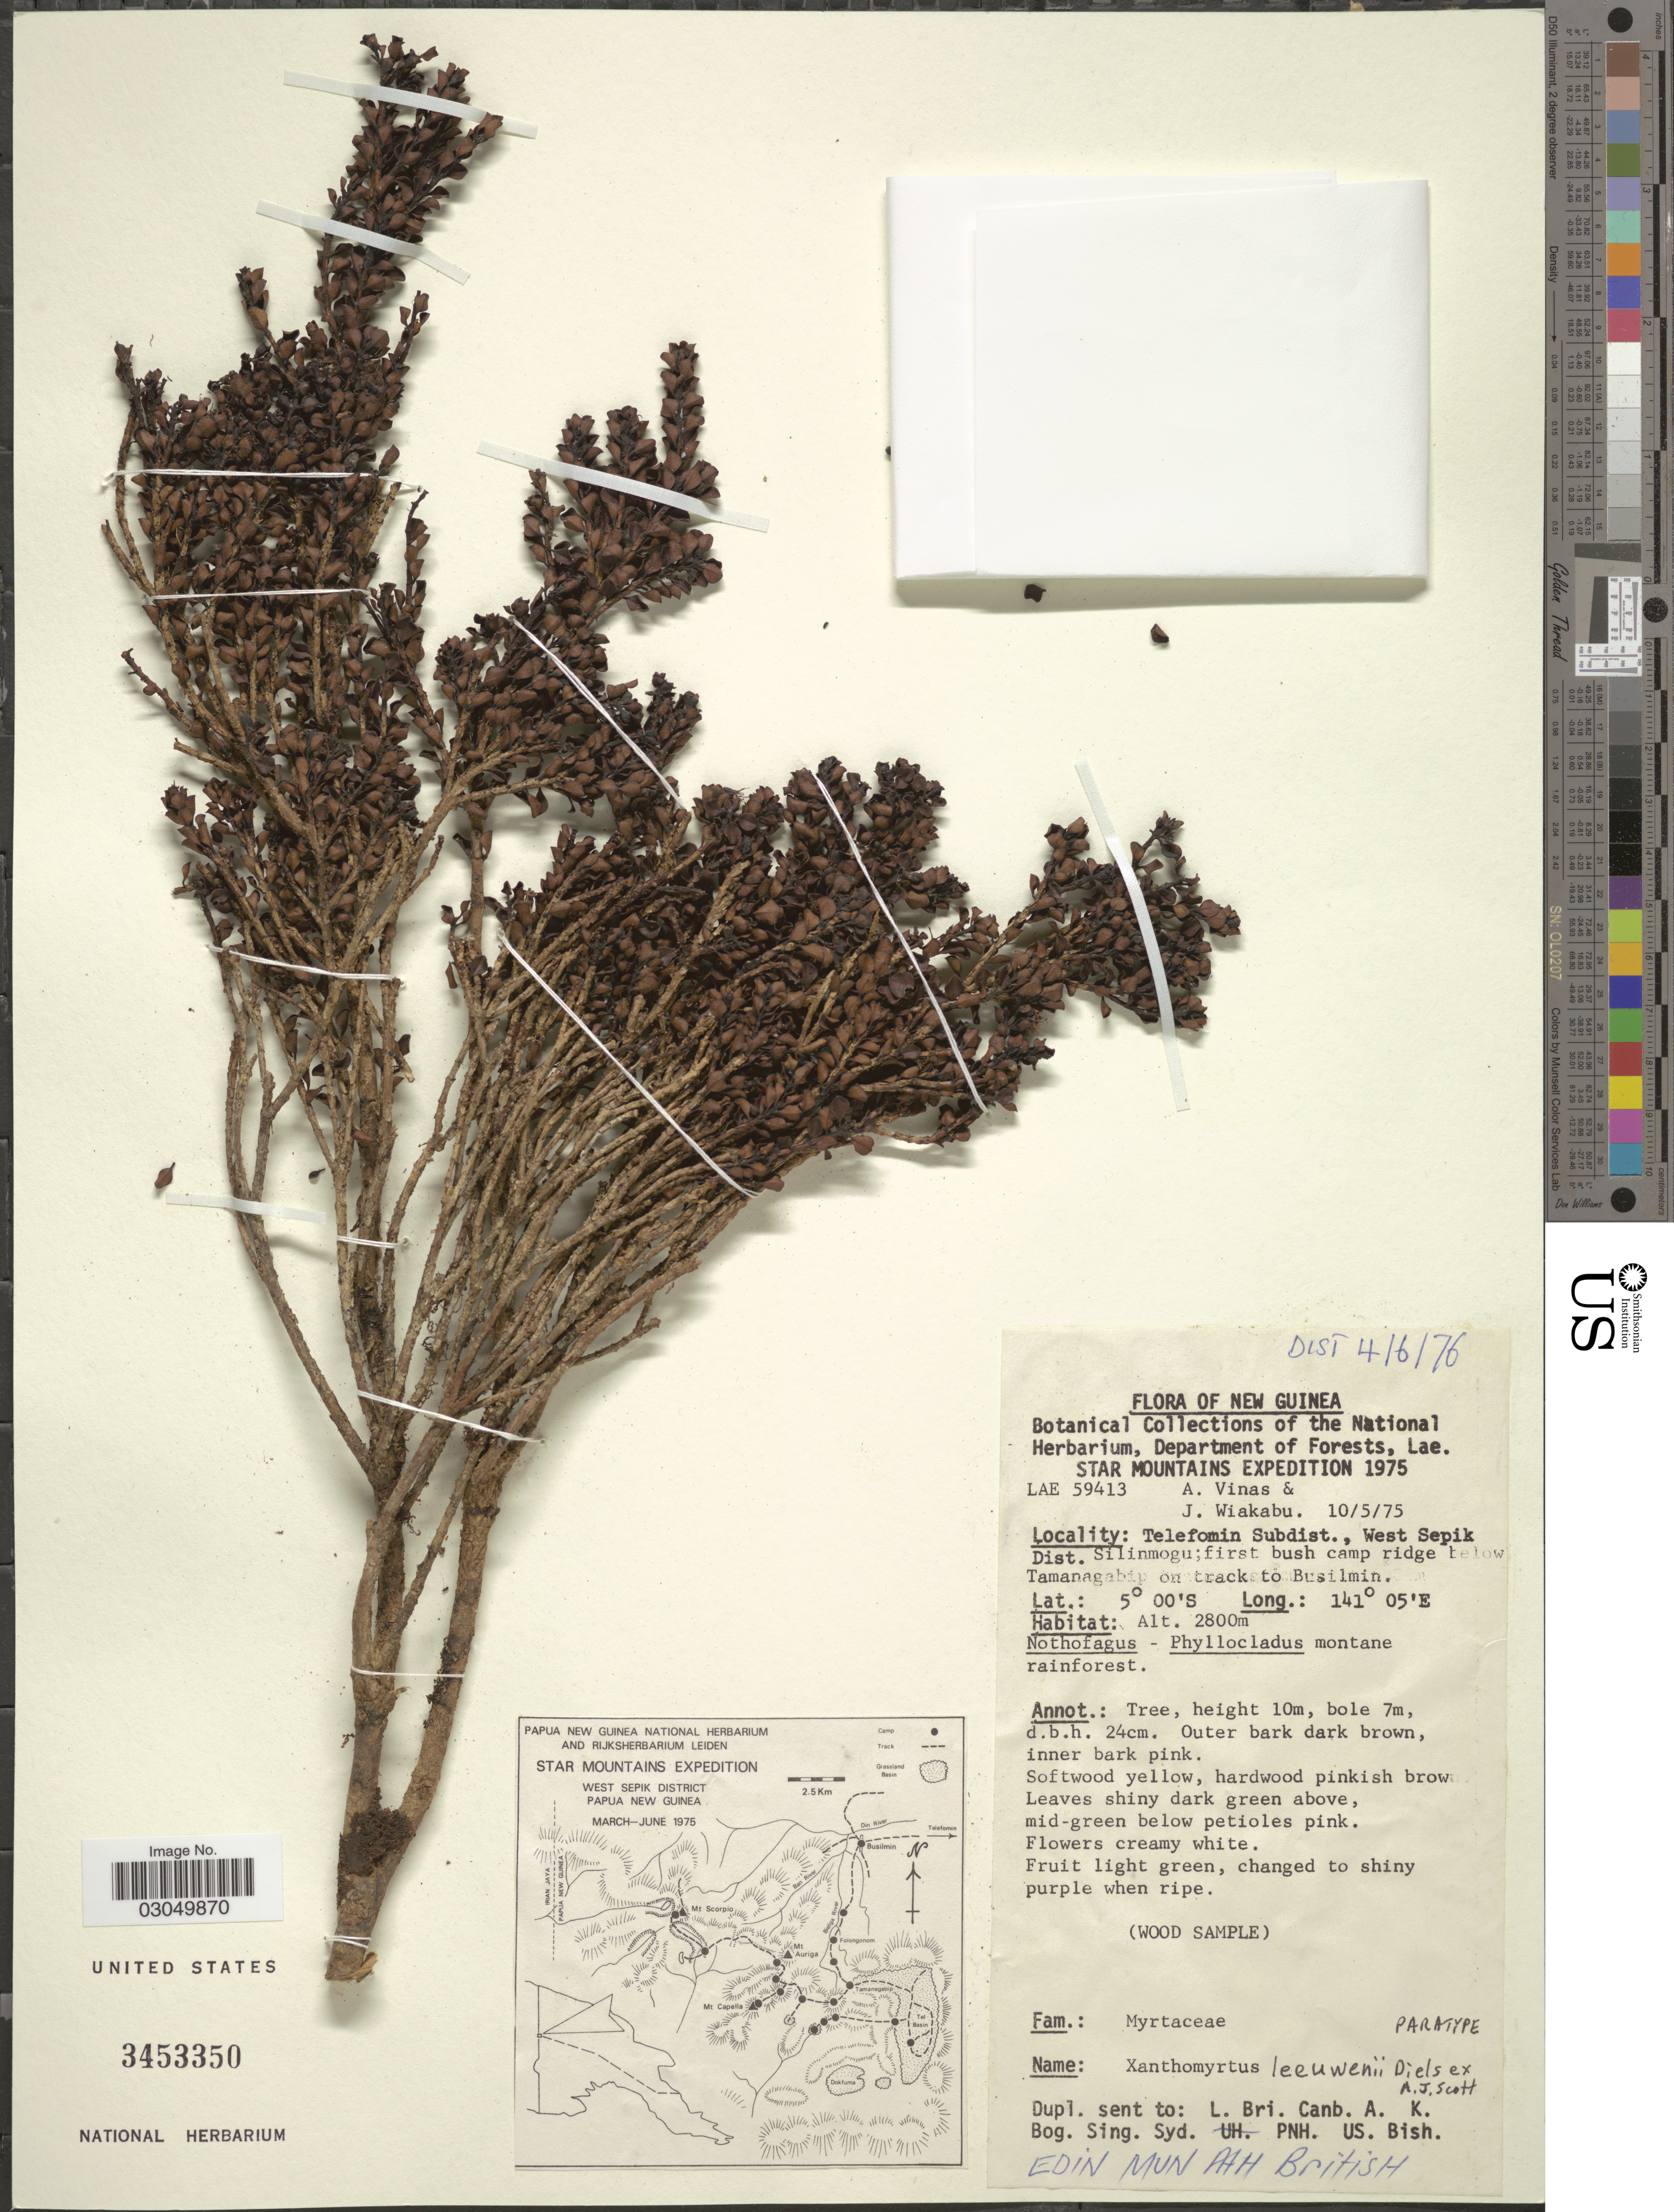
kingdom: Plantae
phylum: Tracheophyta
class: Magnoliopsida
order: Myrtales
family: Myrtaceae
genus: Xanthomyrtus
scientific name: Xanthomyrtus leeuwenii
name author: Diels ex A.J. Scott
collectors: A. Vinas & J. Wiakabu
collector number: LAE 59413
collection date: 1975-05-10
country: Papua New Guinea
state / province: Sandaun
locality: Star Mountains. Telefomin Subdist., West Sepik Dist., Silinmogu; first bush cap ridge below Tamanagabip on track to Busilmin. New Guinea.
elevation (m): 2800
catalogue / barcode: US 3453350